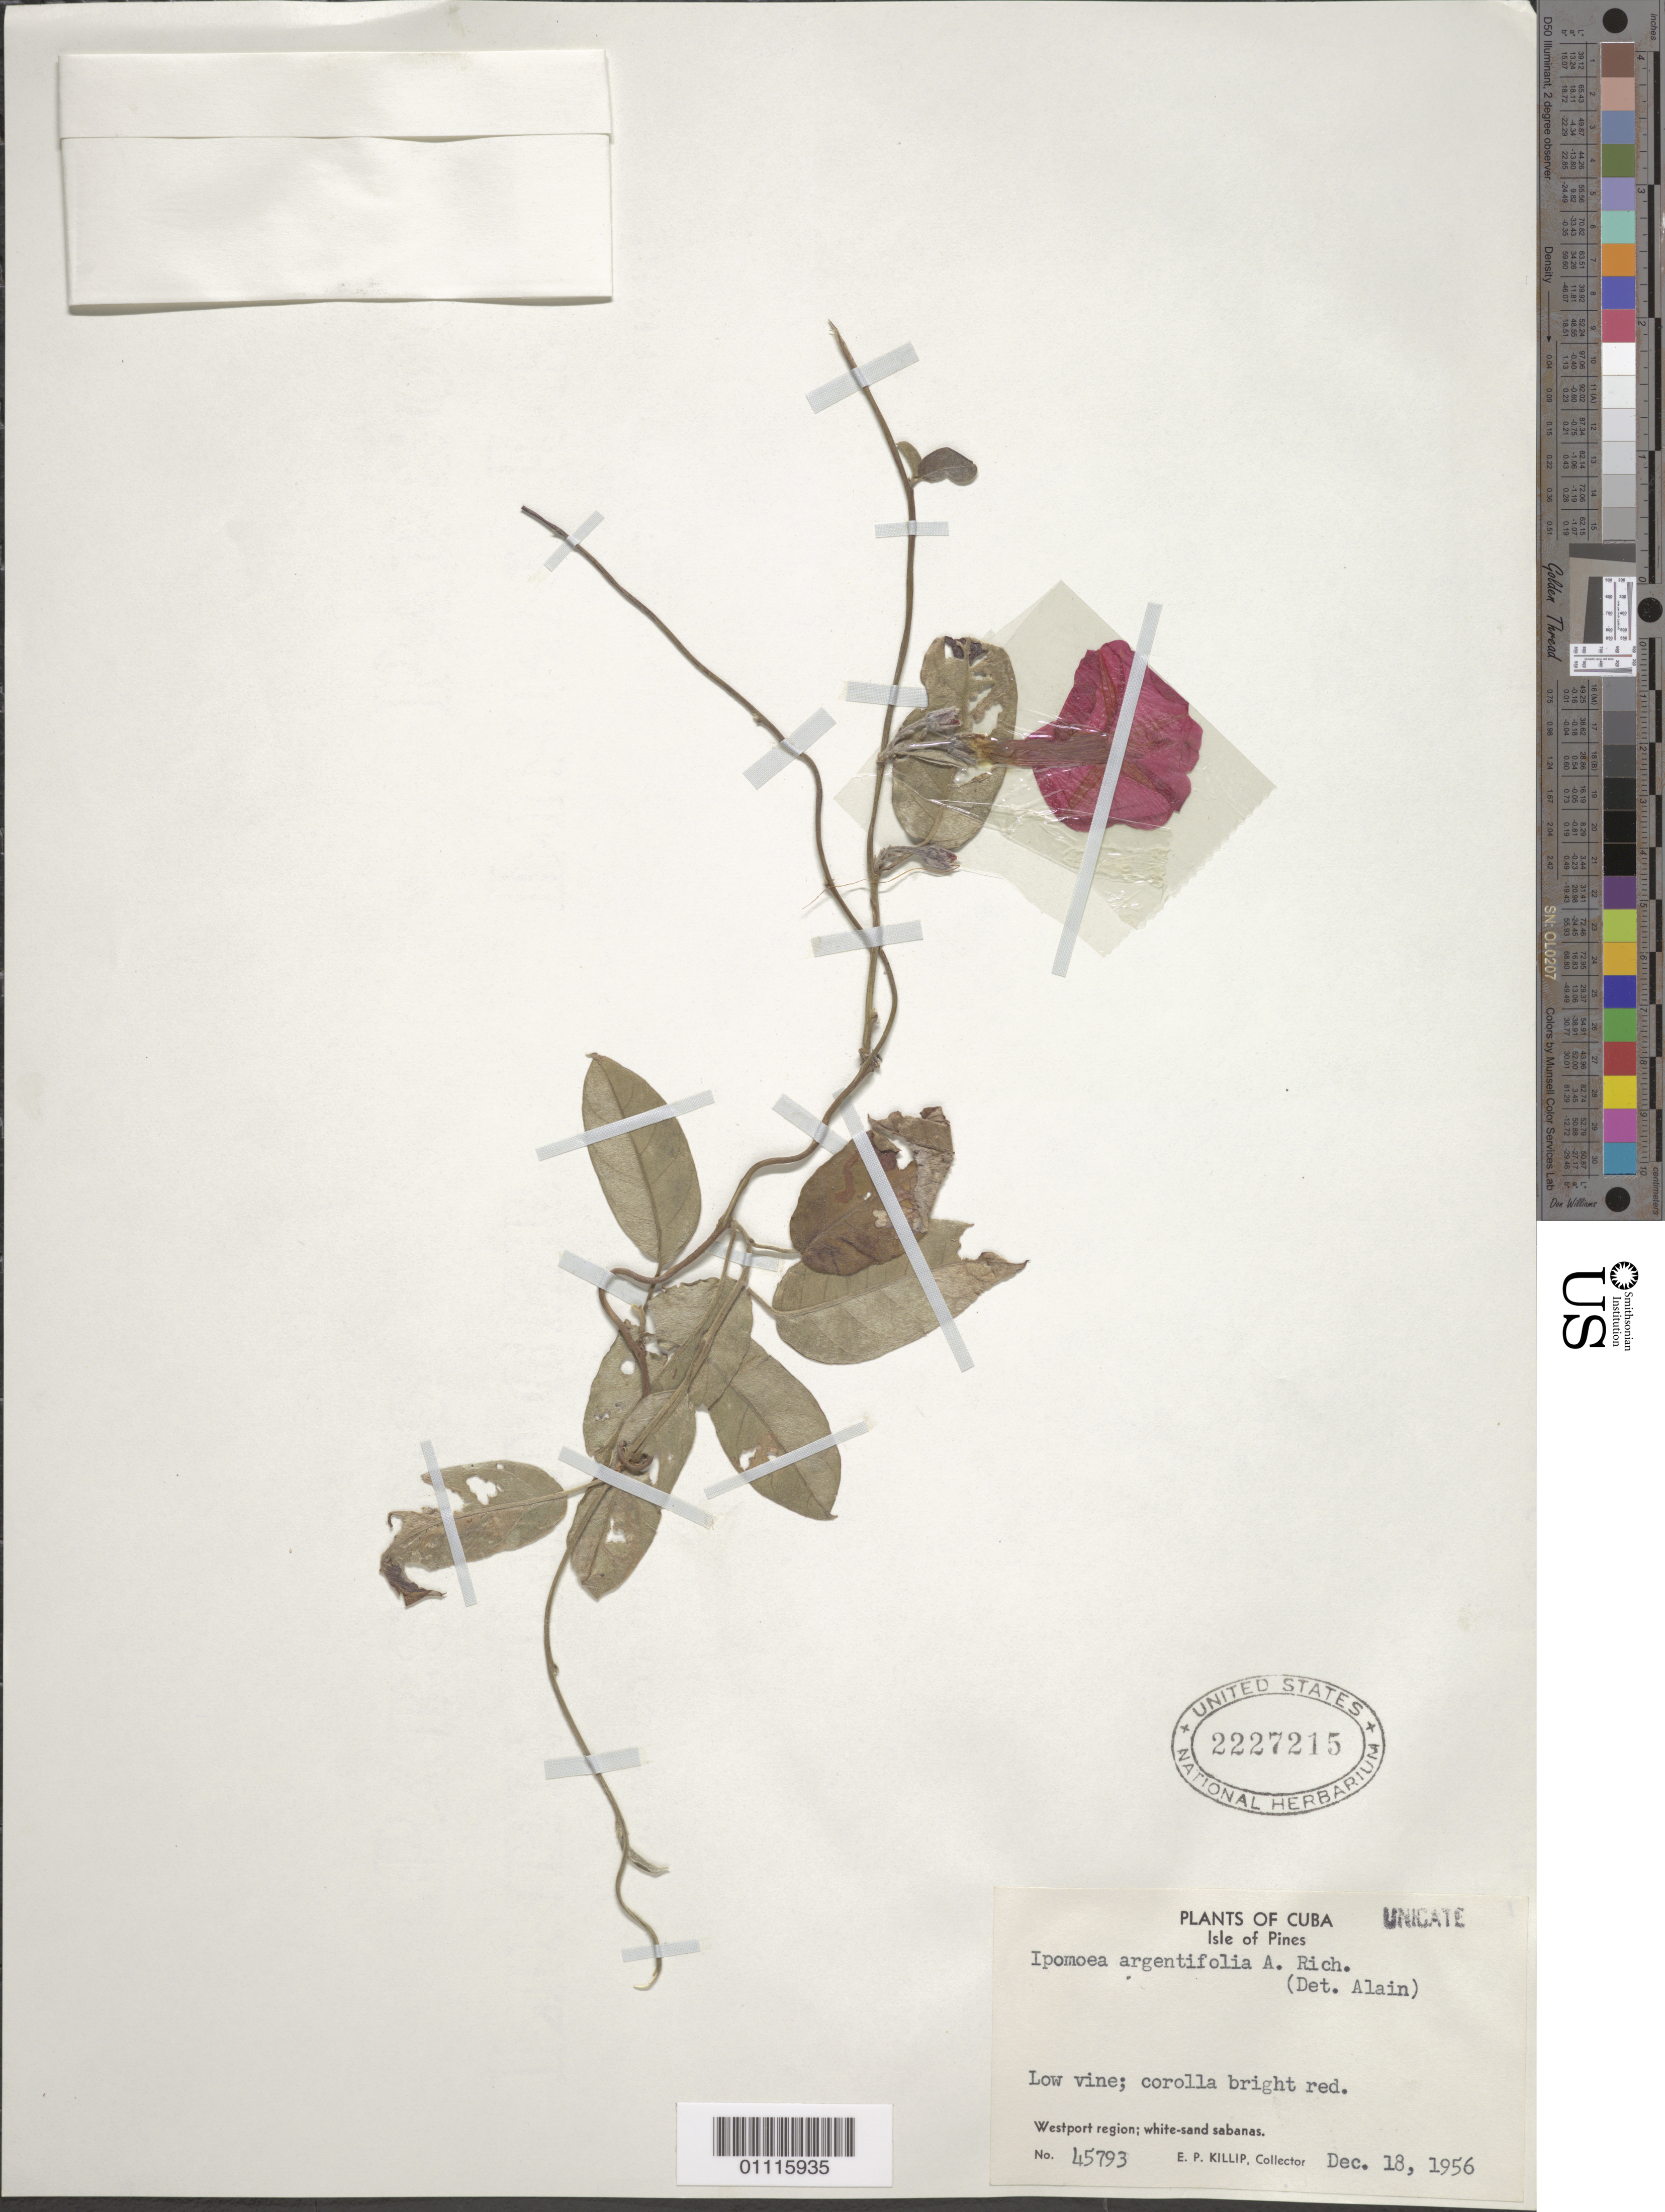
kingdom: Plantae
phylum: Tracheophyta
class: Magnoliopsida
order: Solanales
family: Convolvulaceae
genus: Ipomoea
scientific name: Ipomoea argentifolia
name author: A. Rich.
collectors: E. P. Killip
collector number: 45793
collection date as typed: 18 Dec 1956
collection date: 1956-12-18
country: Cuba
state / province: Isla de La Juventud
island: Isla de la Juventud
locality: Westport region; white-sand sabanas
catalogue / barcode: US 2227215